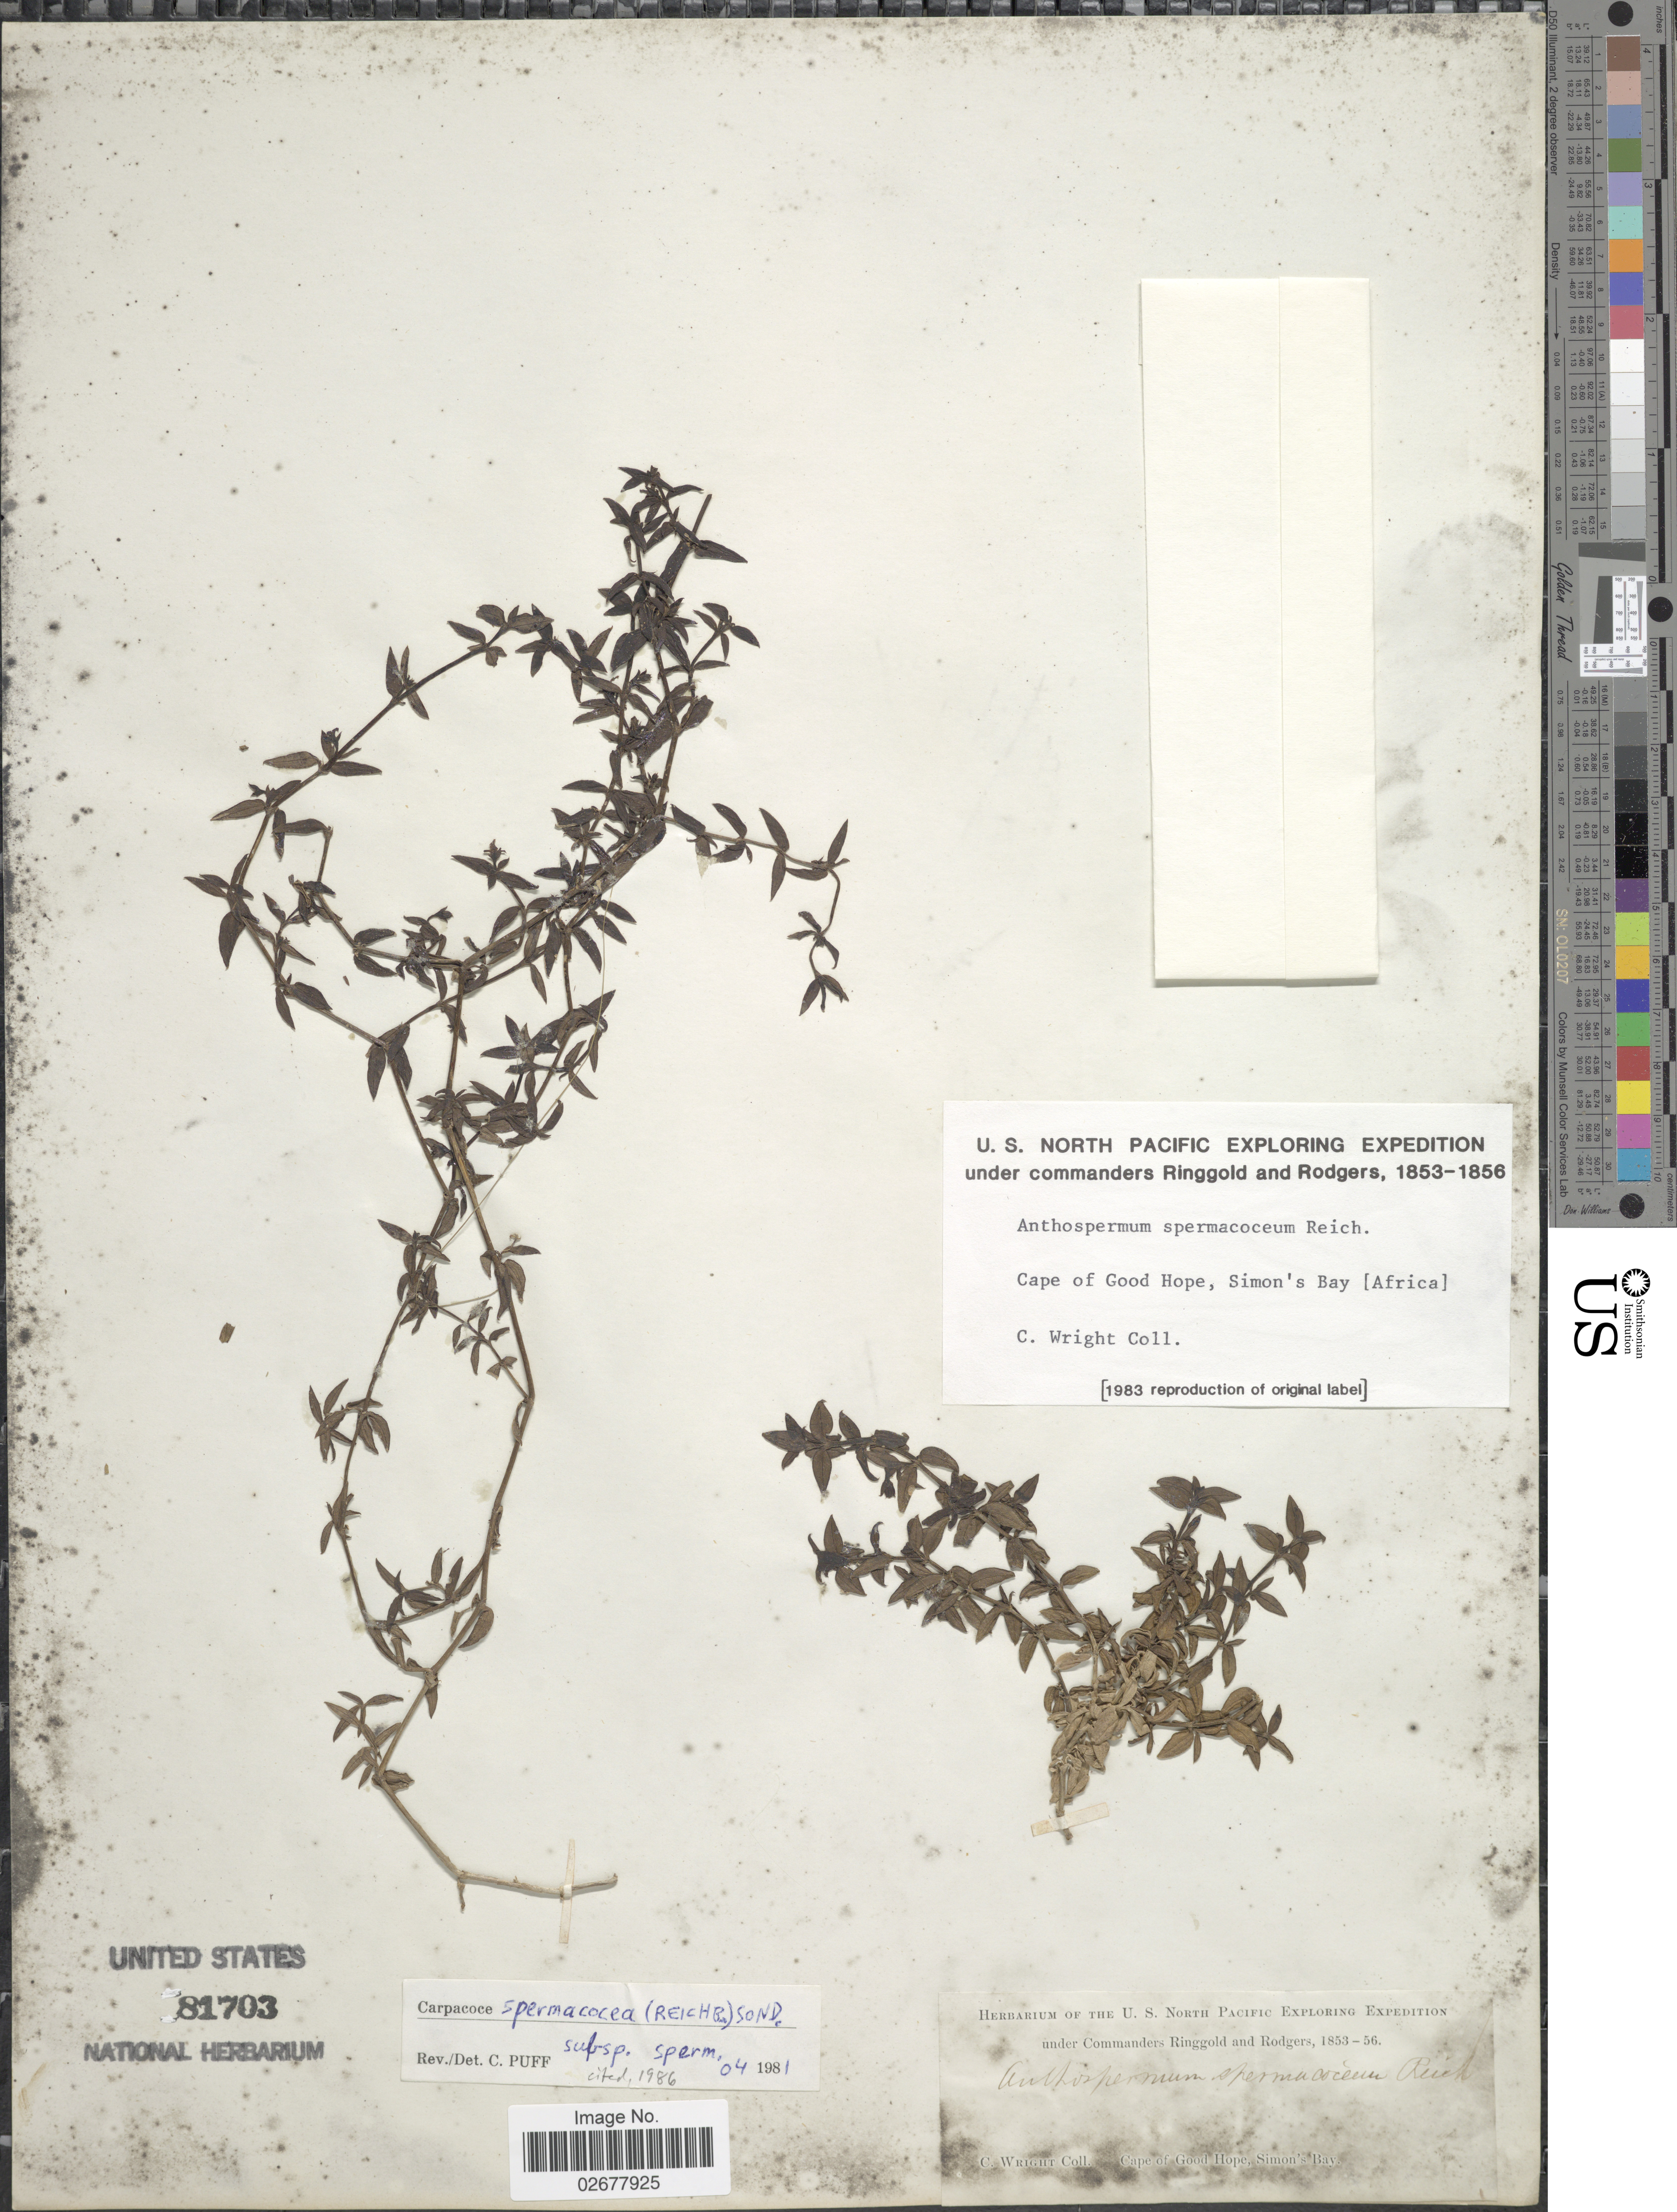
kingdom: Plantae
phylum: Tracheophyta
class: Magnoliopsida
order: Gentianales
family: Rubiaceae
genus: Carpacoce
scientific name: Carpacoce spermacocea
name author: (Rchb. ex Spreng.) Sond.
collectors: C. Wright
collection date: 1853/1856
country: South Africa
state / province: Western Cape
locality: Cape of Good Hope, Simon's Bay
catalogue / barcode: US 81703